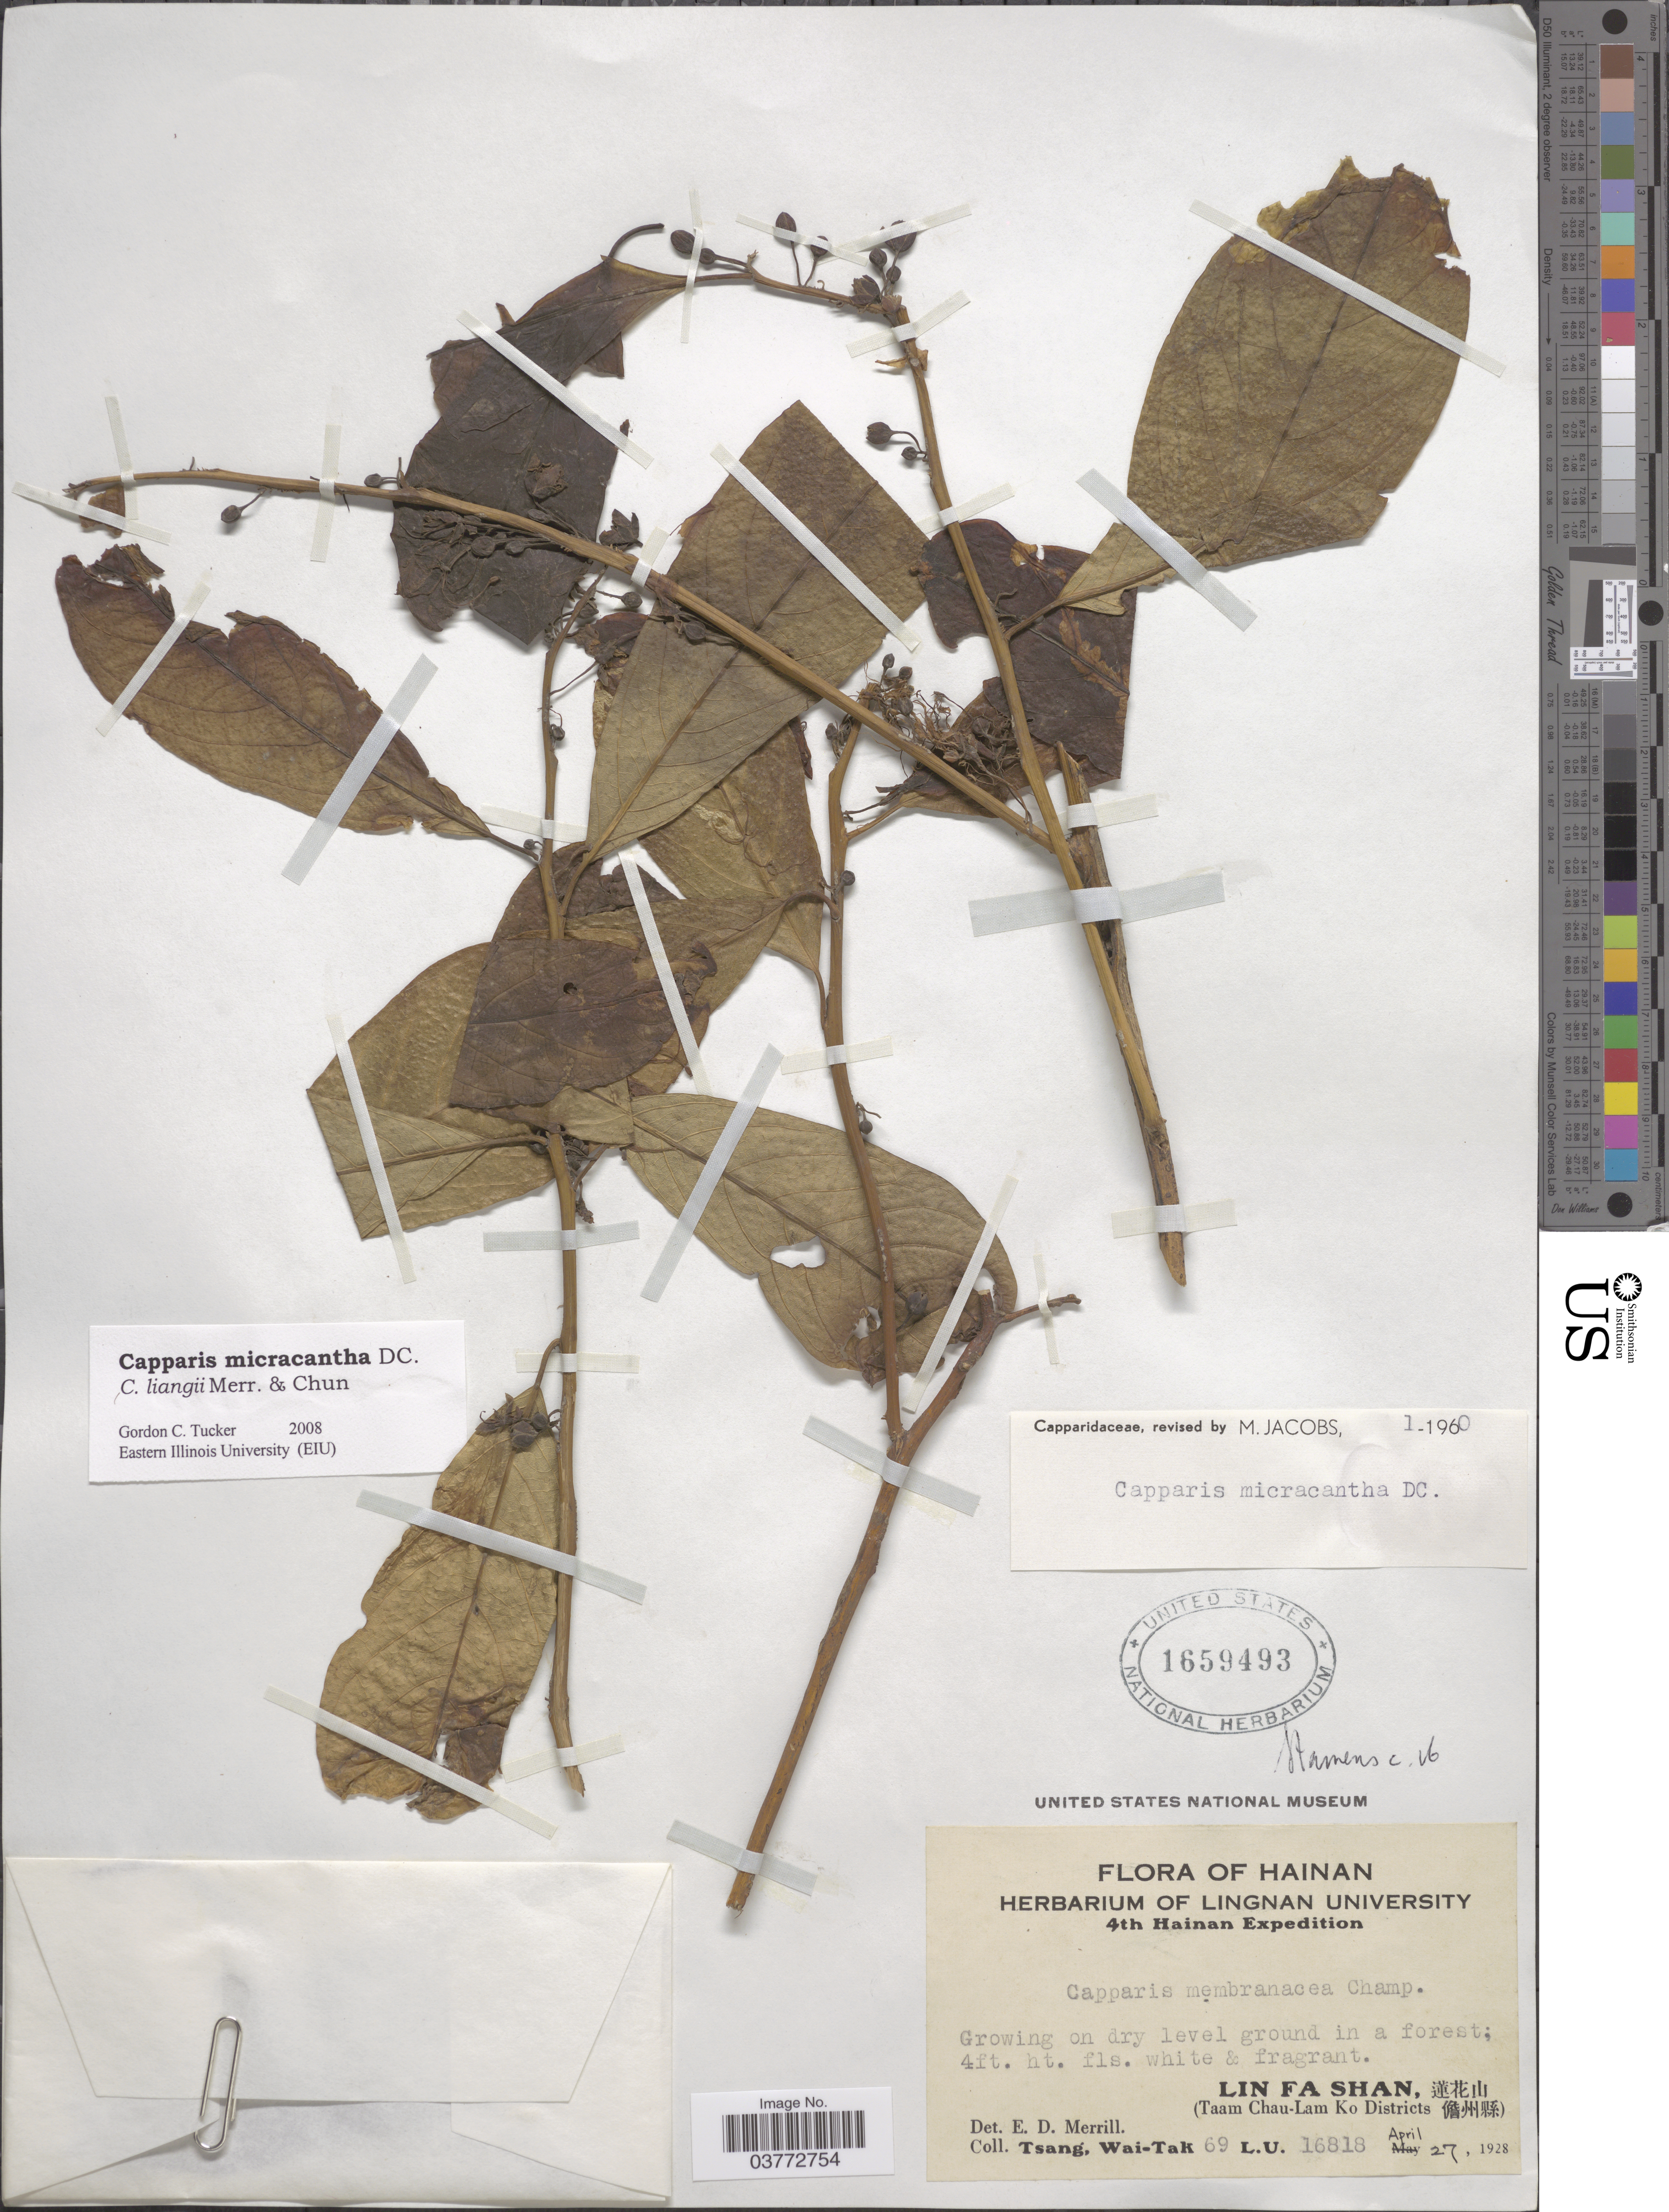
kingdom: Plantae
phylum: Tracheophyta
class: Magnoliopsida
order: Brassicales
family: Capparaceae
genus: Capparis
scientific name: Capparis micracantha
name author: DC.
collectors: W. T. Tsang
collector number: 69L.U.16818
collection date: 1928-04-27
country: China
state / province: Hainan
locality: Lin Fa Shan, X. (Taam Chau-Lam Ko Districts X).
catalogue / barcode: US 1659493